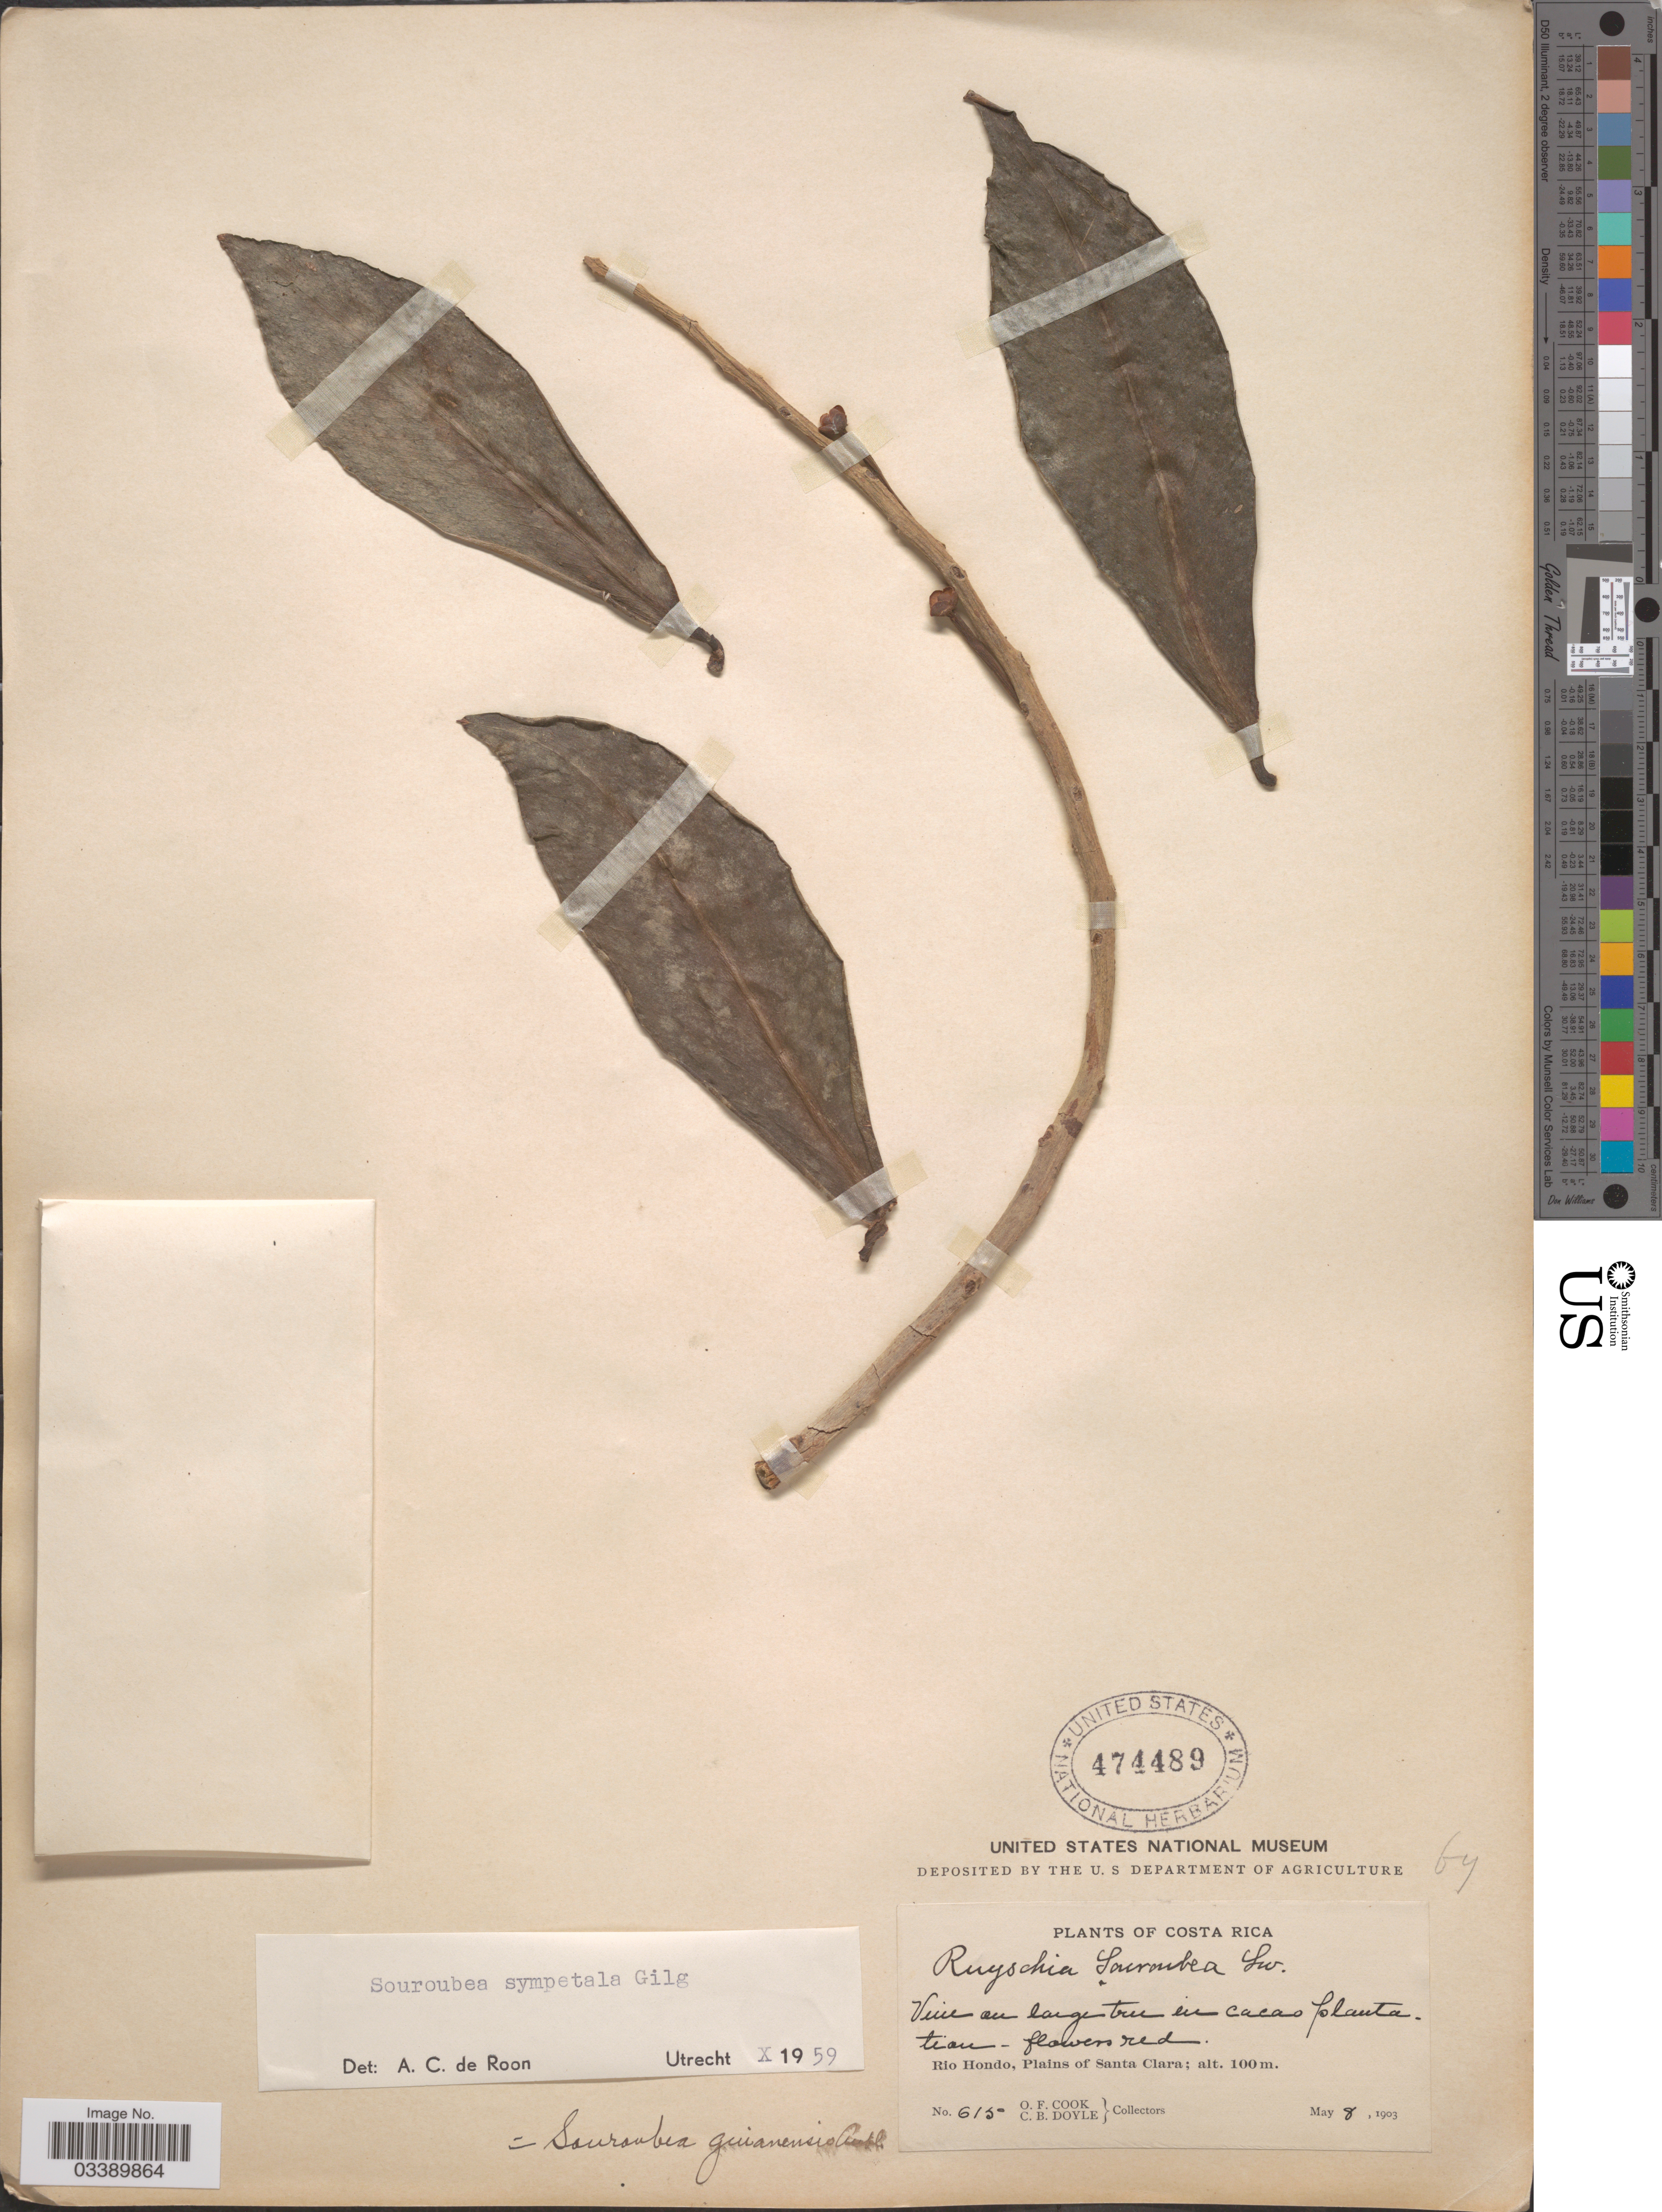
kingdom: Plantae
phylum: Tracheophyta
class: Magnoliopsida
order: Ericales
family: Marcgraviaceae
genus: Souroubea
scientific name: Souroubea sympetala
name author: Gilg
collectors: O. F. Cook & C. Doyle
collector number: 615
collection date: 1903-05-08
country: Costa Rica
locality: Rio Hondo, Plains of Santa Clara.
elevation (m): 100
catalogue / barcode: US 474489